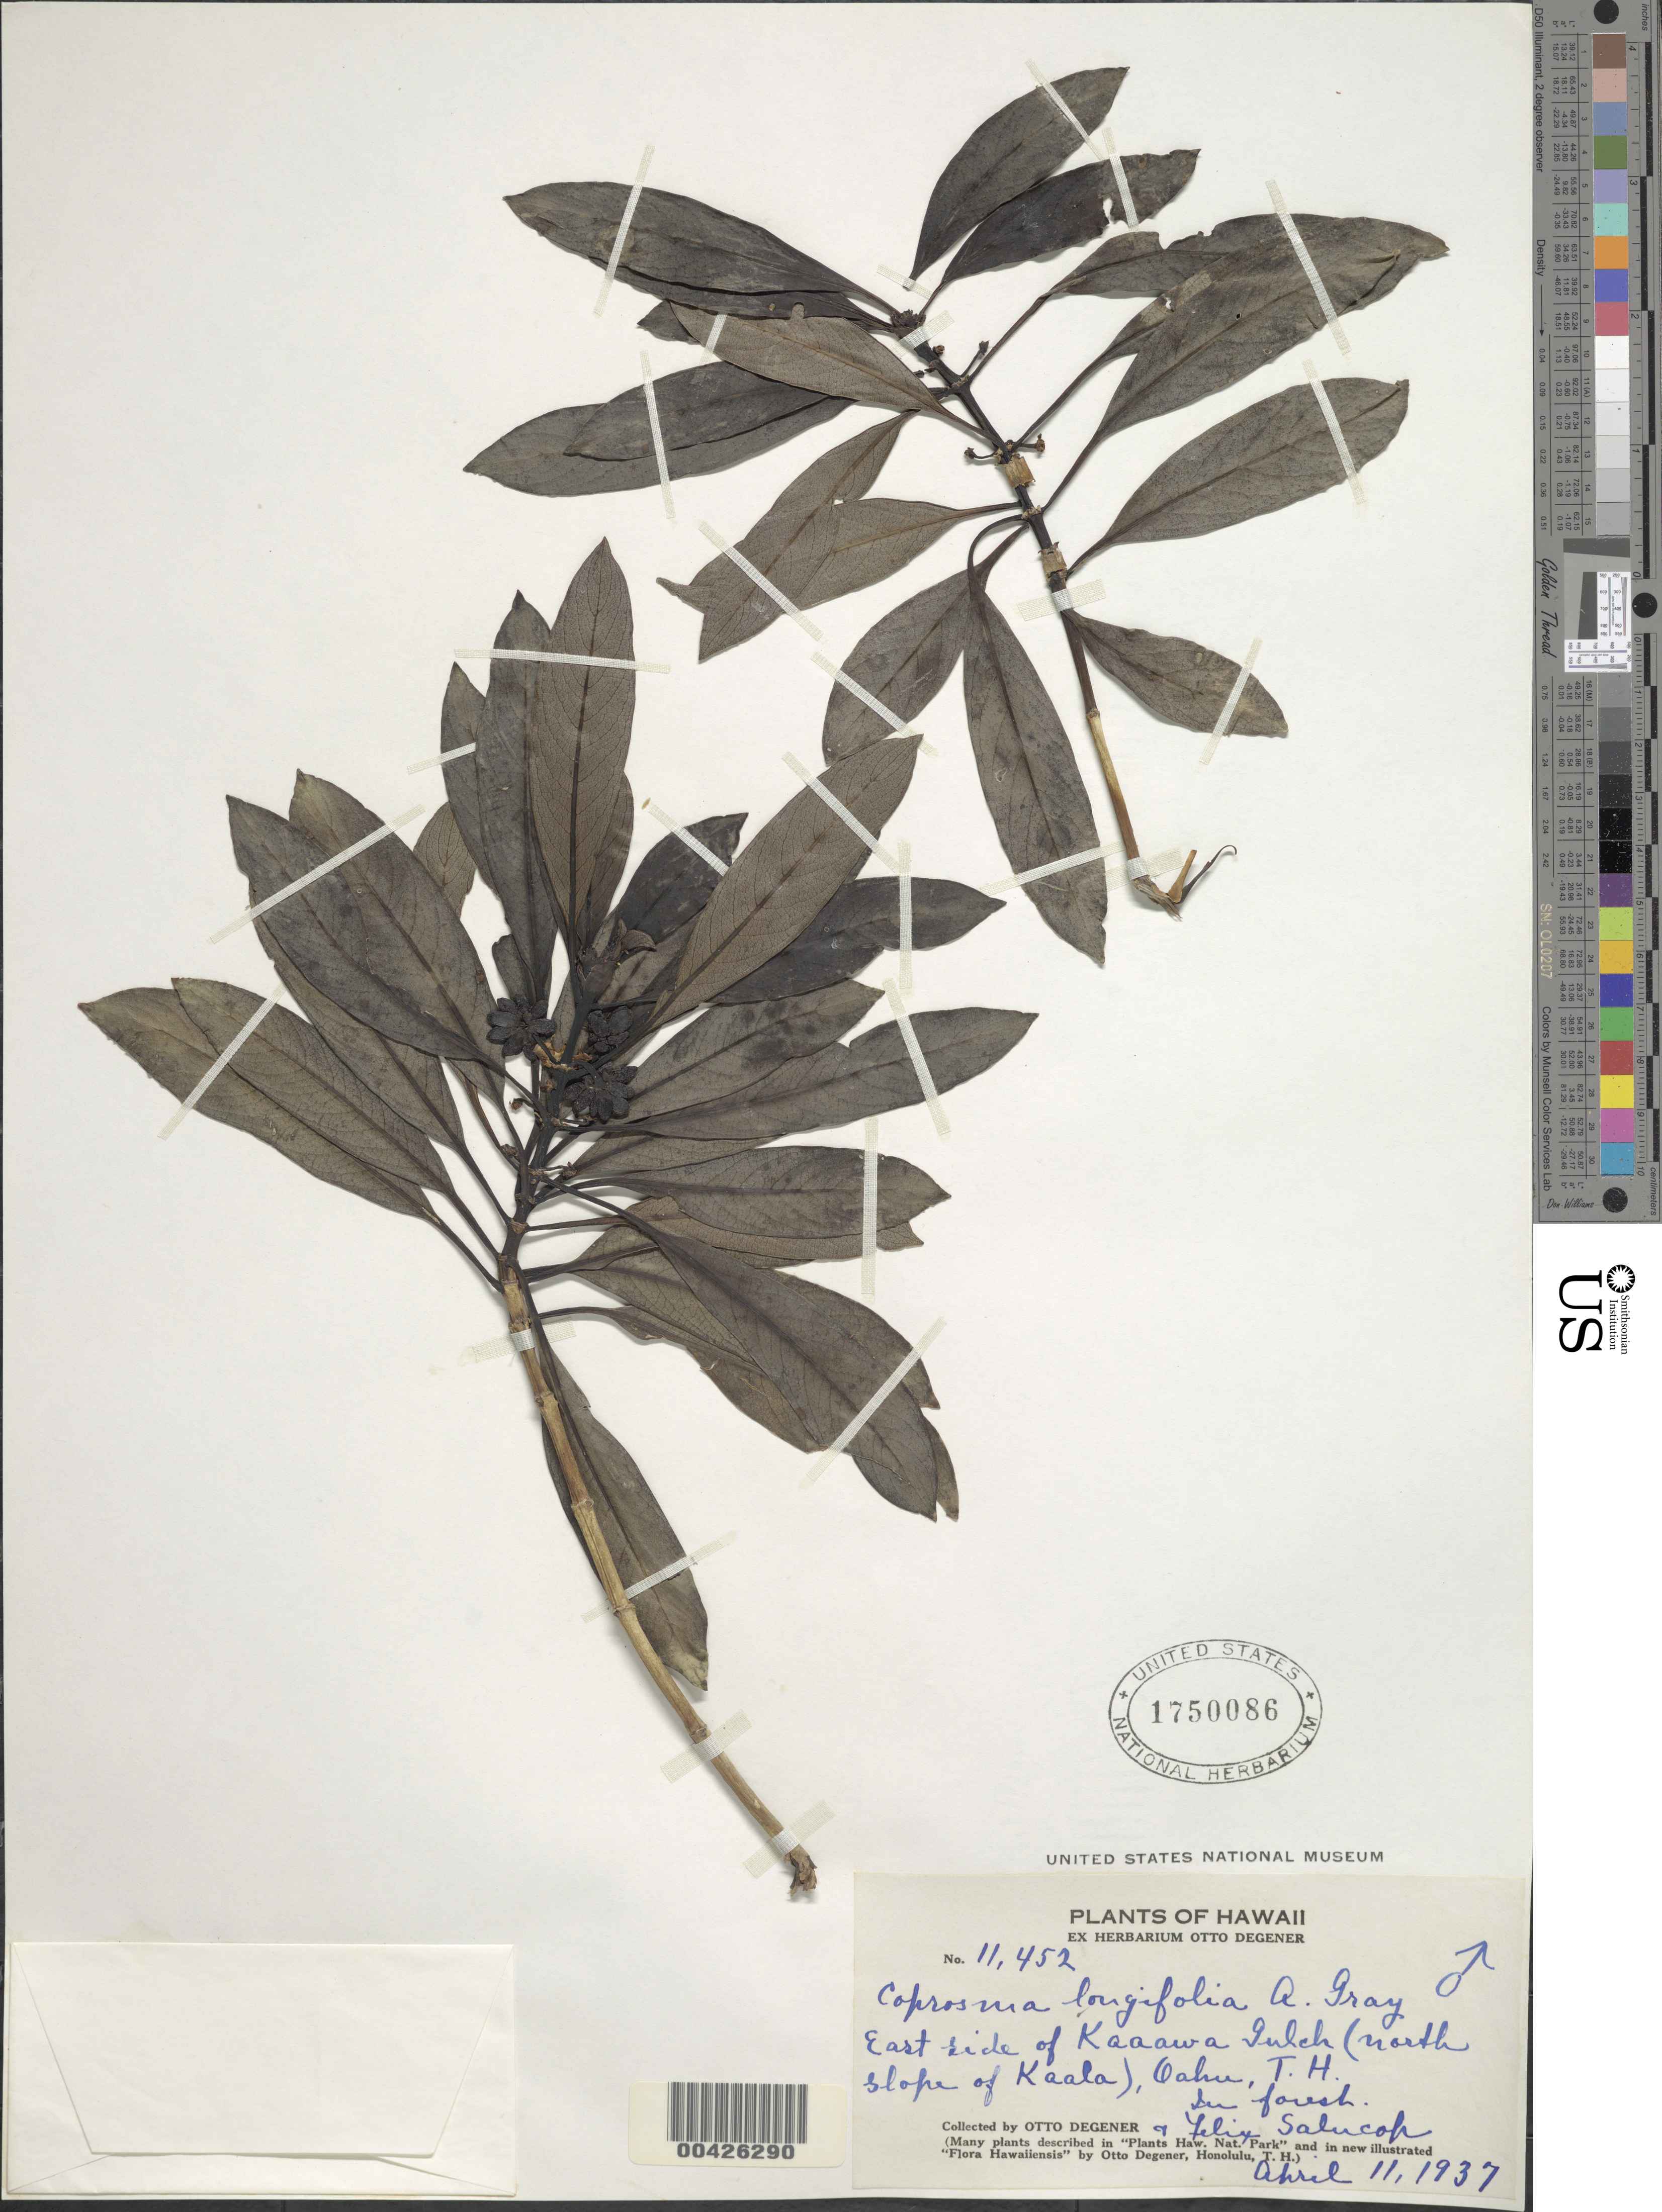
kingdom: Plantae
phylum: Tracheophyta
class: Magnoliopsida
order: Gentianales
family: Rubiaceae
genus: Coprosma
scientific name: Coprosma longifolia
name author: A. Gray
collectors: O. Degener & F. Salucop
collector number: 11452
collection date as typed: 11 Apr 1937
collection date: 1937-04-11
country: United States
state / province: Hawaii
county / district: Honolulu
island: Oahu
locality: E side of Kaaawa Gulch(N slope of Kaala)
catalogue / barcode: US 1750086